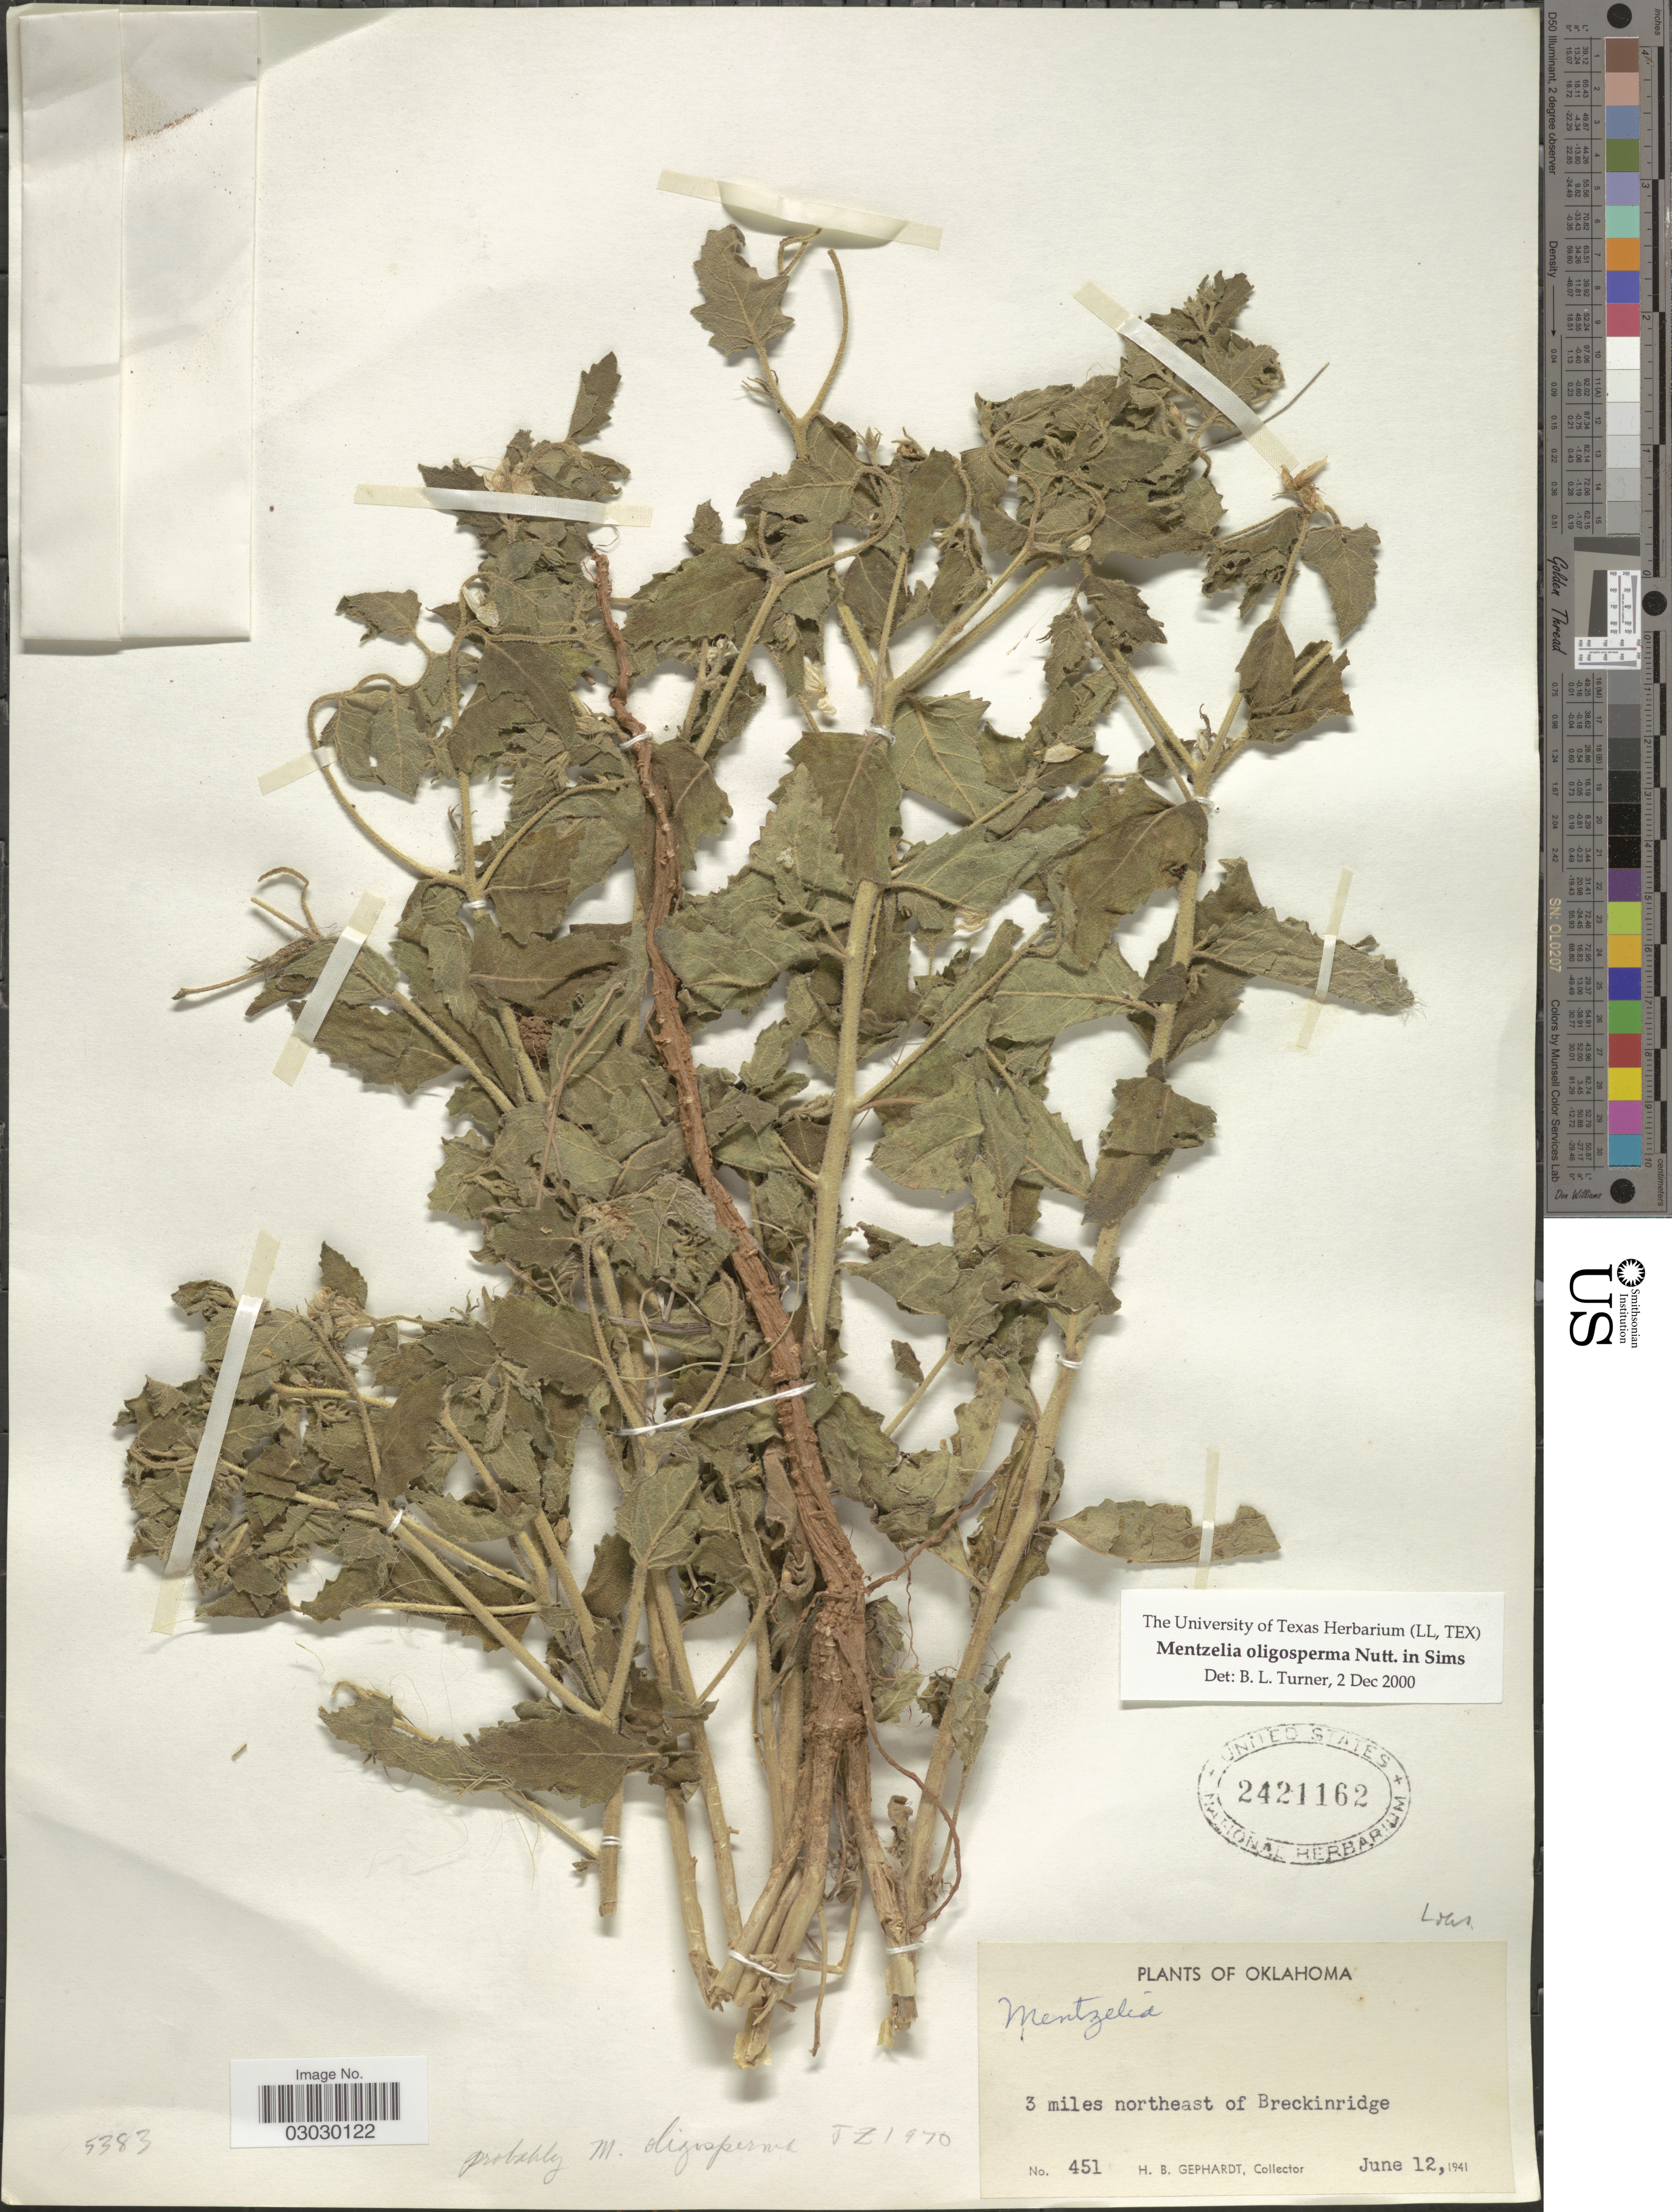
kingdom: Plantae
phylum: Tracheophyta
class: Magnoliopsida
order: Cornales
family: Loasaceae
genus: Mentzelia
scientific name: Mentzelia oligosperma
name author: Nutt. ex Sims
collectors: H. Gephardt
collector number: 451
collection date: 1941-06-12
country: United States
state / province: Oklahoma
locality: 3 miles northeast of Breckinridge.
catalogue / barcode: US 2421162